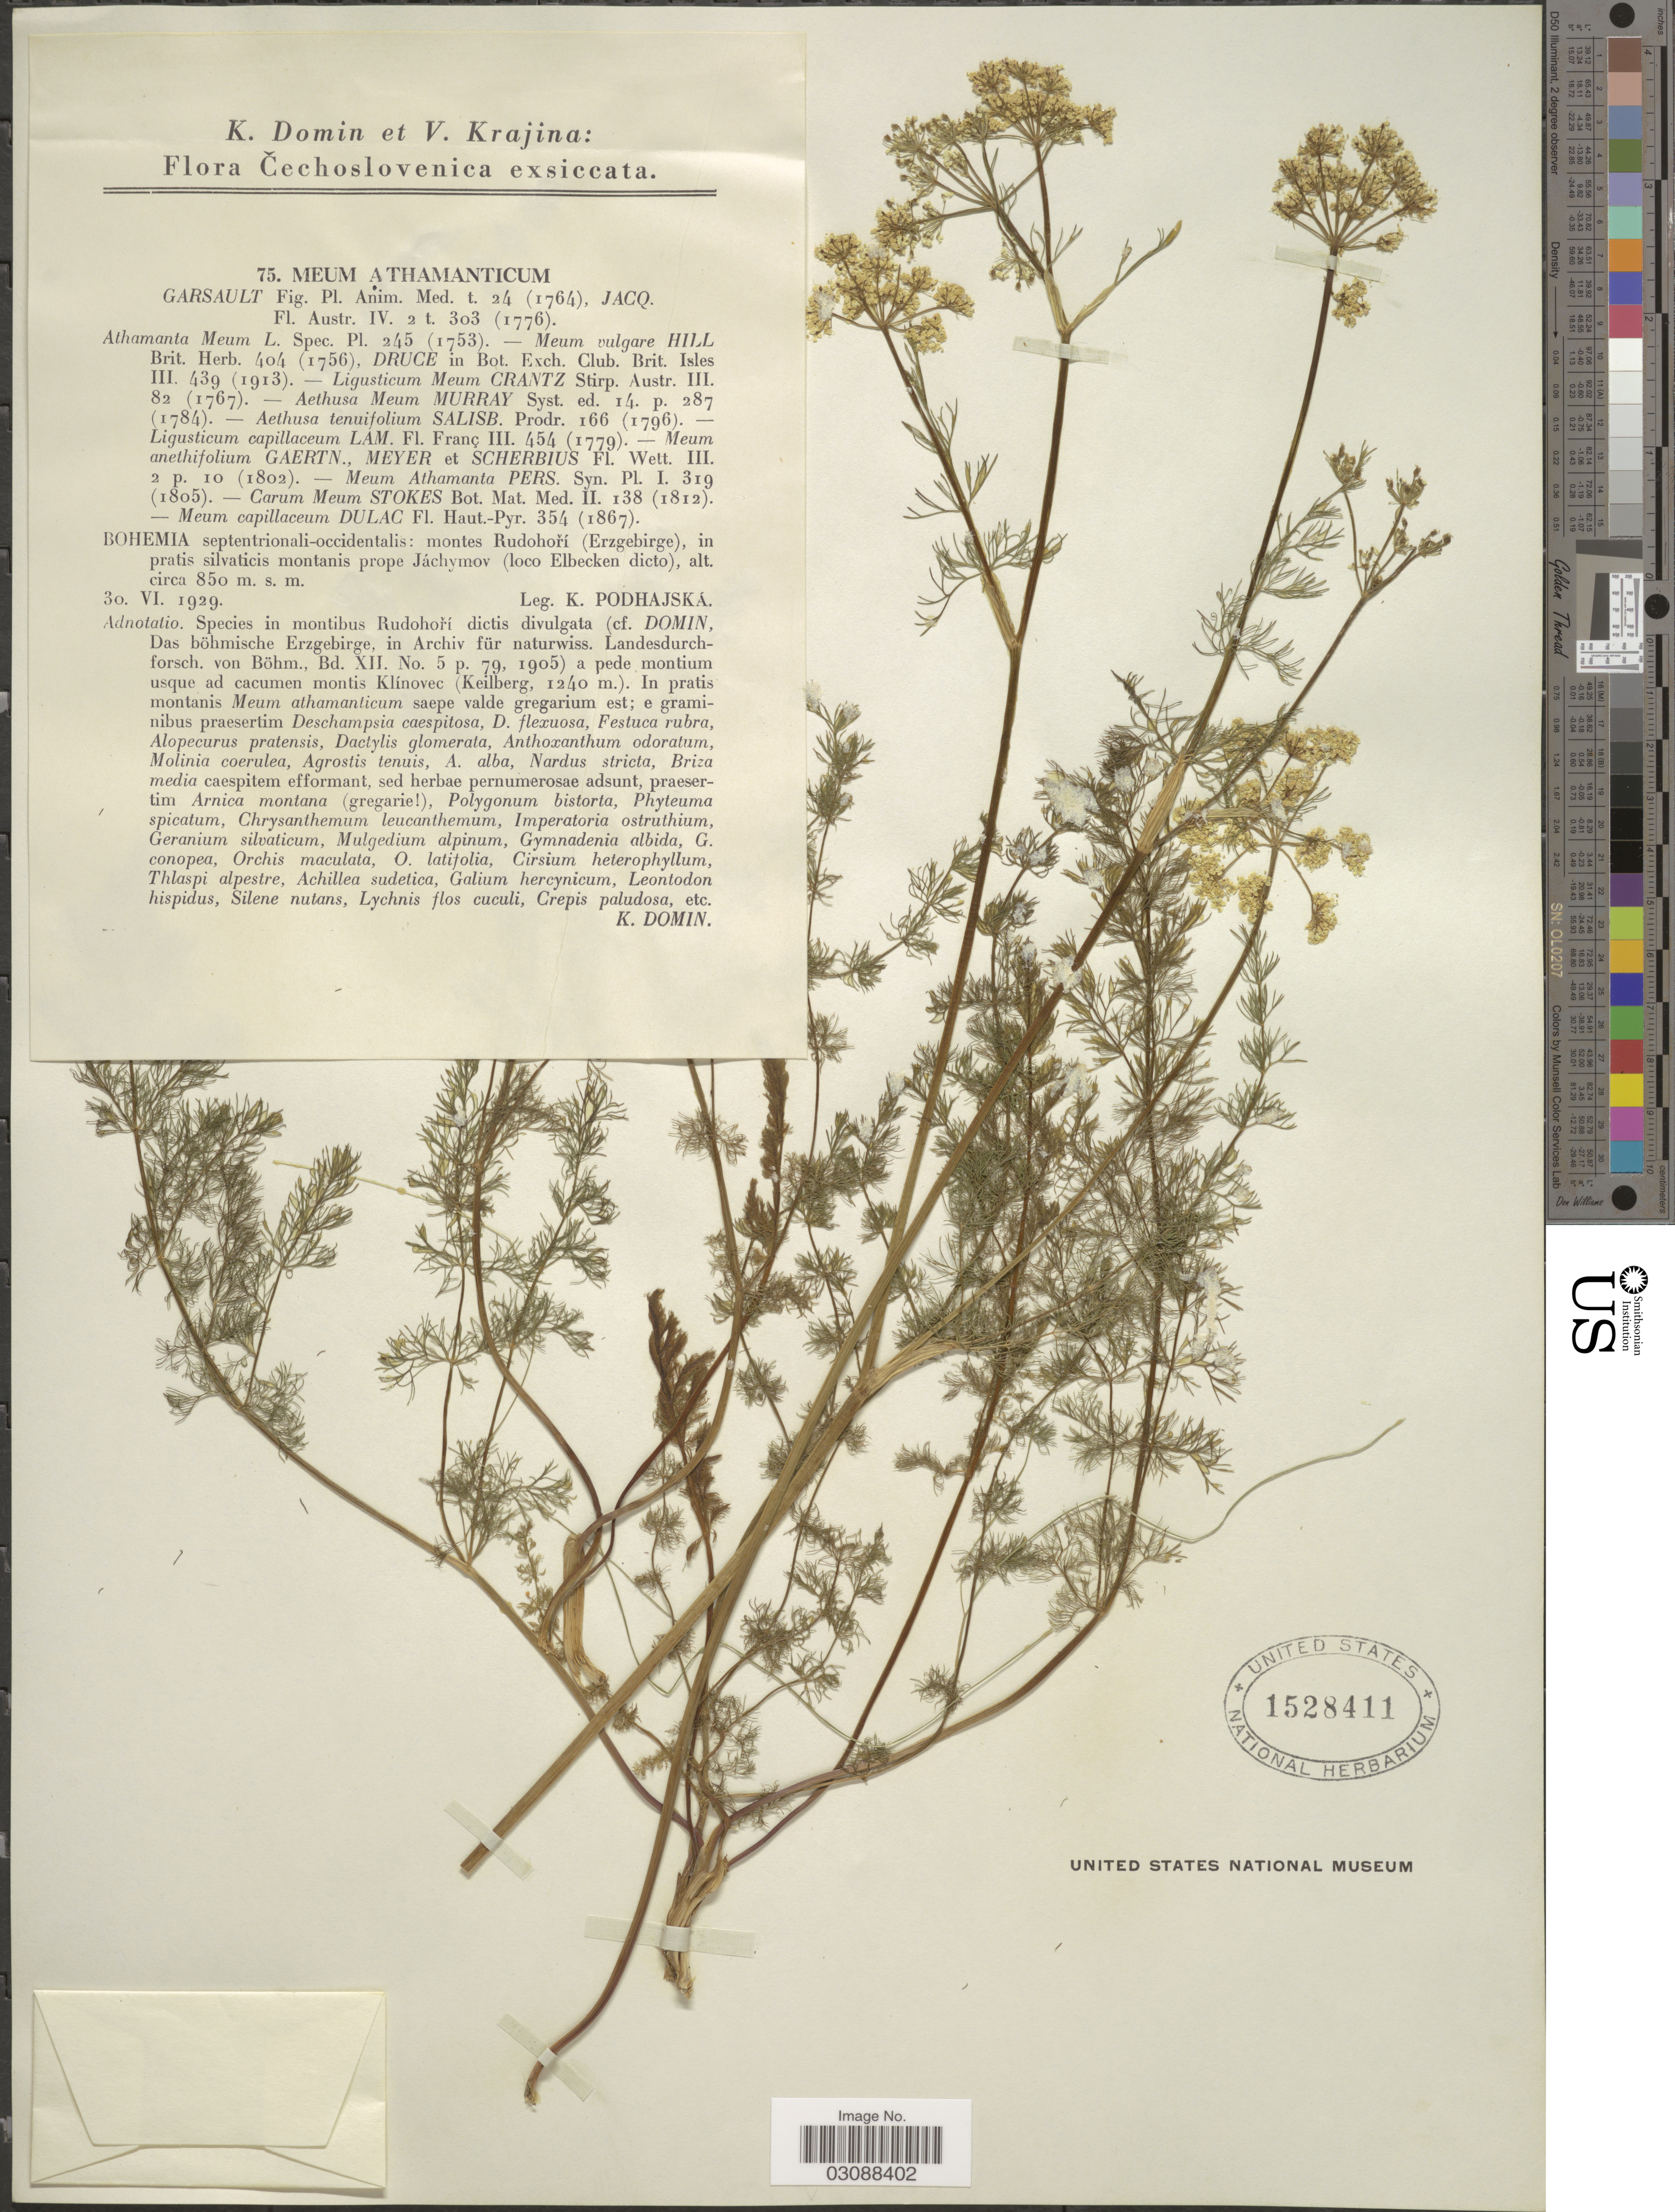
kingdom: Plantae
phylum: Tracheophyta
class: Magnoliopsida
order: Apiales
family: Apiaceae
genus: Meum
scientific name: Meum athamanticum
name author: Jacq.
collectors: K. Podhajska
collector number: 75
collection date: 1929-06-30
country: Czechia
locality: Cechoslovenica. Bohemia septentrionali-occidentalis: montes Rudohorí (Erzgebirge), montanis prope Jáchymov (loco Elbecken dicto).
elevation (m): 850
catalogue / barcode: US 1528411